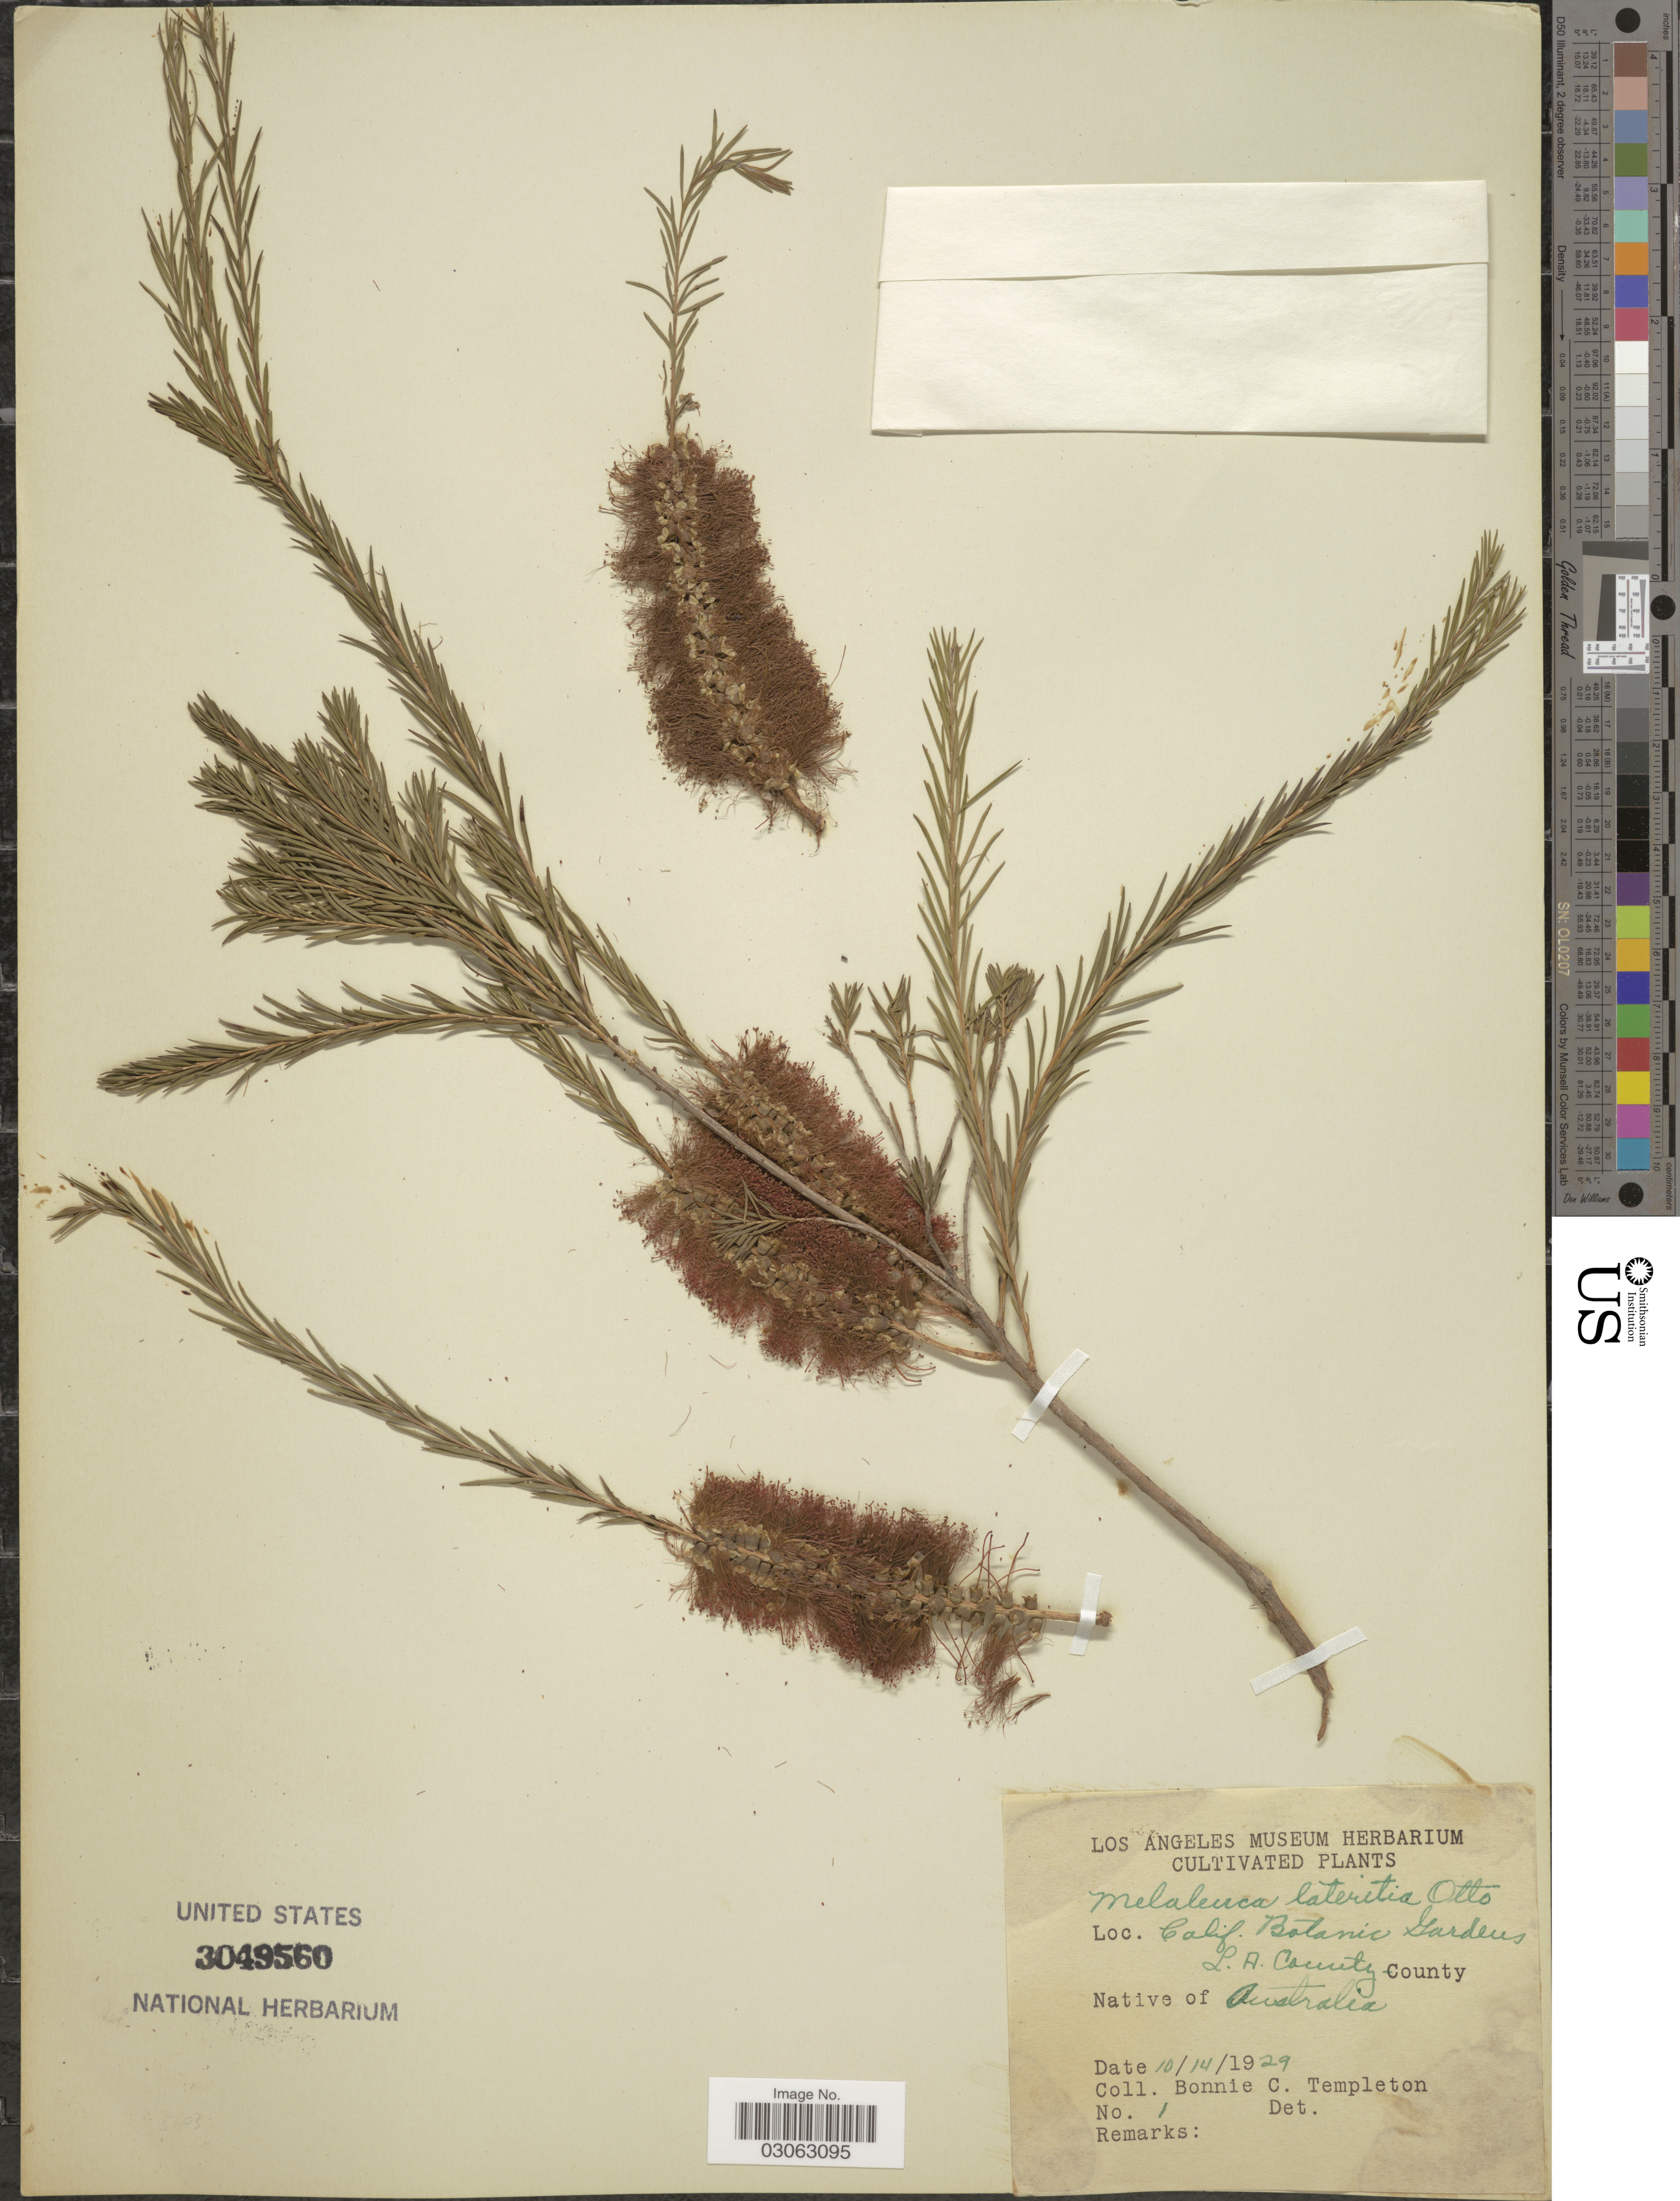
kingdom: Plantae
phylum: Tracheophyta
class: Magnoliopsida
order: Myrtales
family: Myrtaceae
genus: Melaleuca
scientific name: Melaleuca lateritia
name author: A. Dietr.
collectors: B. Templeton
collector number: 1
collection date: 1929-10-14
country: United States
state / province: California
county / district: Los Angeles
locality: Calif. Botanic Gardens. L. A. County.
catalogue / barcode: US 3049560